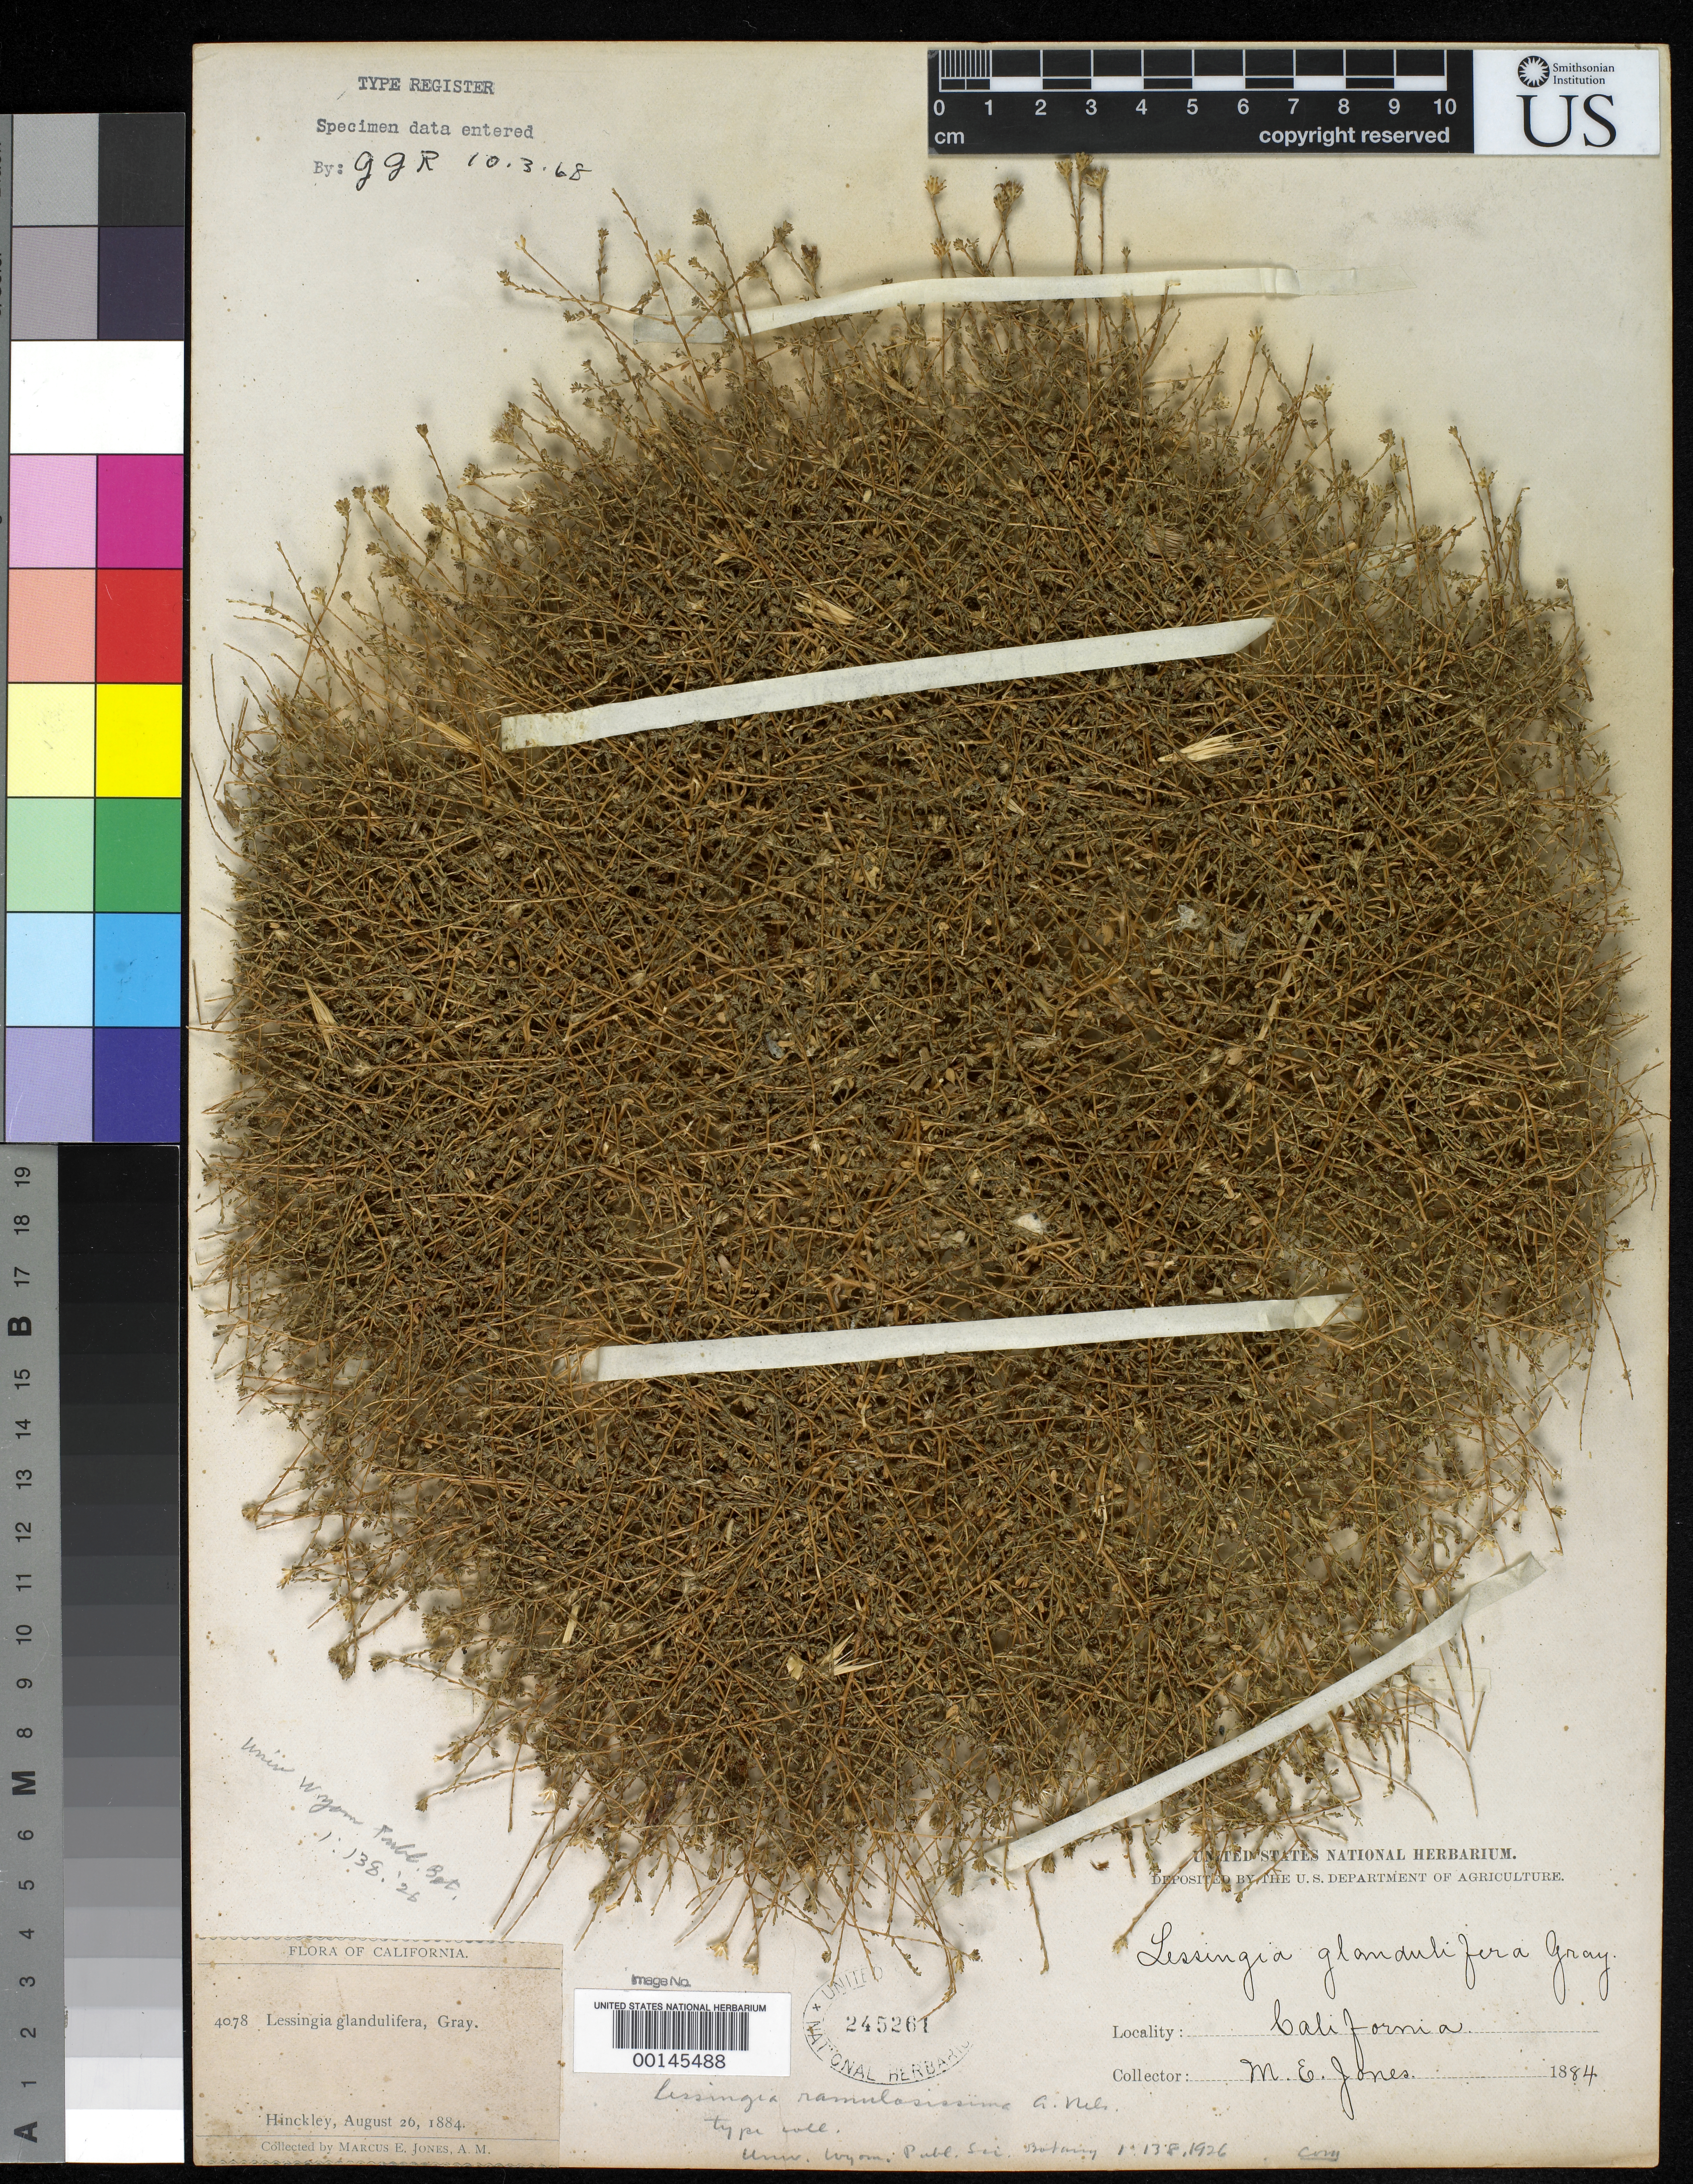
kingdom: Plantae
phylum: Tracheophyta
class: Magnoliopsida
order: Asterales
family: Asteraceae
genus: Lessingia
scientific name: Lessingia ramulosissima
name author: A. Nelson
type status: Type Collection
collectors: M. E. Jones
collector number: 4078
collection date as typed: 26 Aug 1884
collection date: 1884-08-26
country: United States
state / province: California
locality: Hinckley.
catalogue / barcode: US 245261